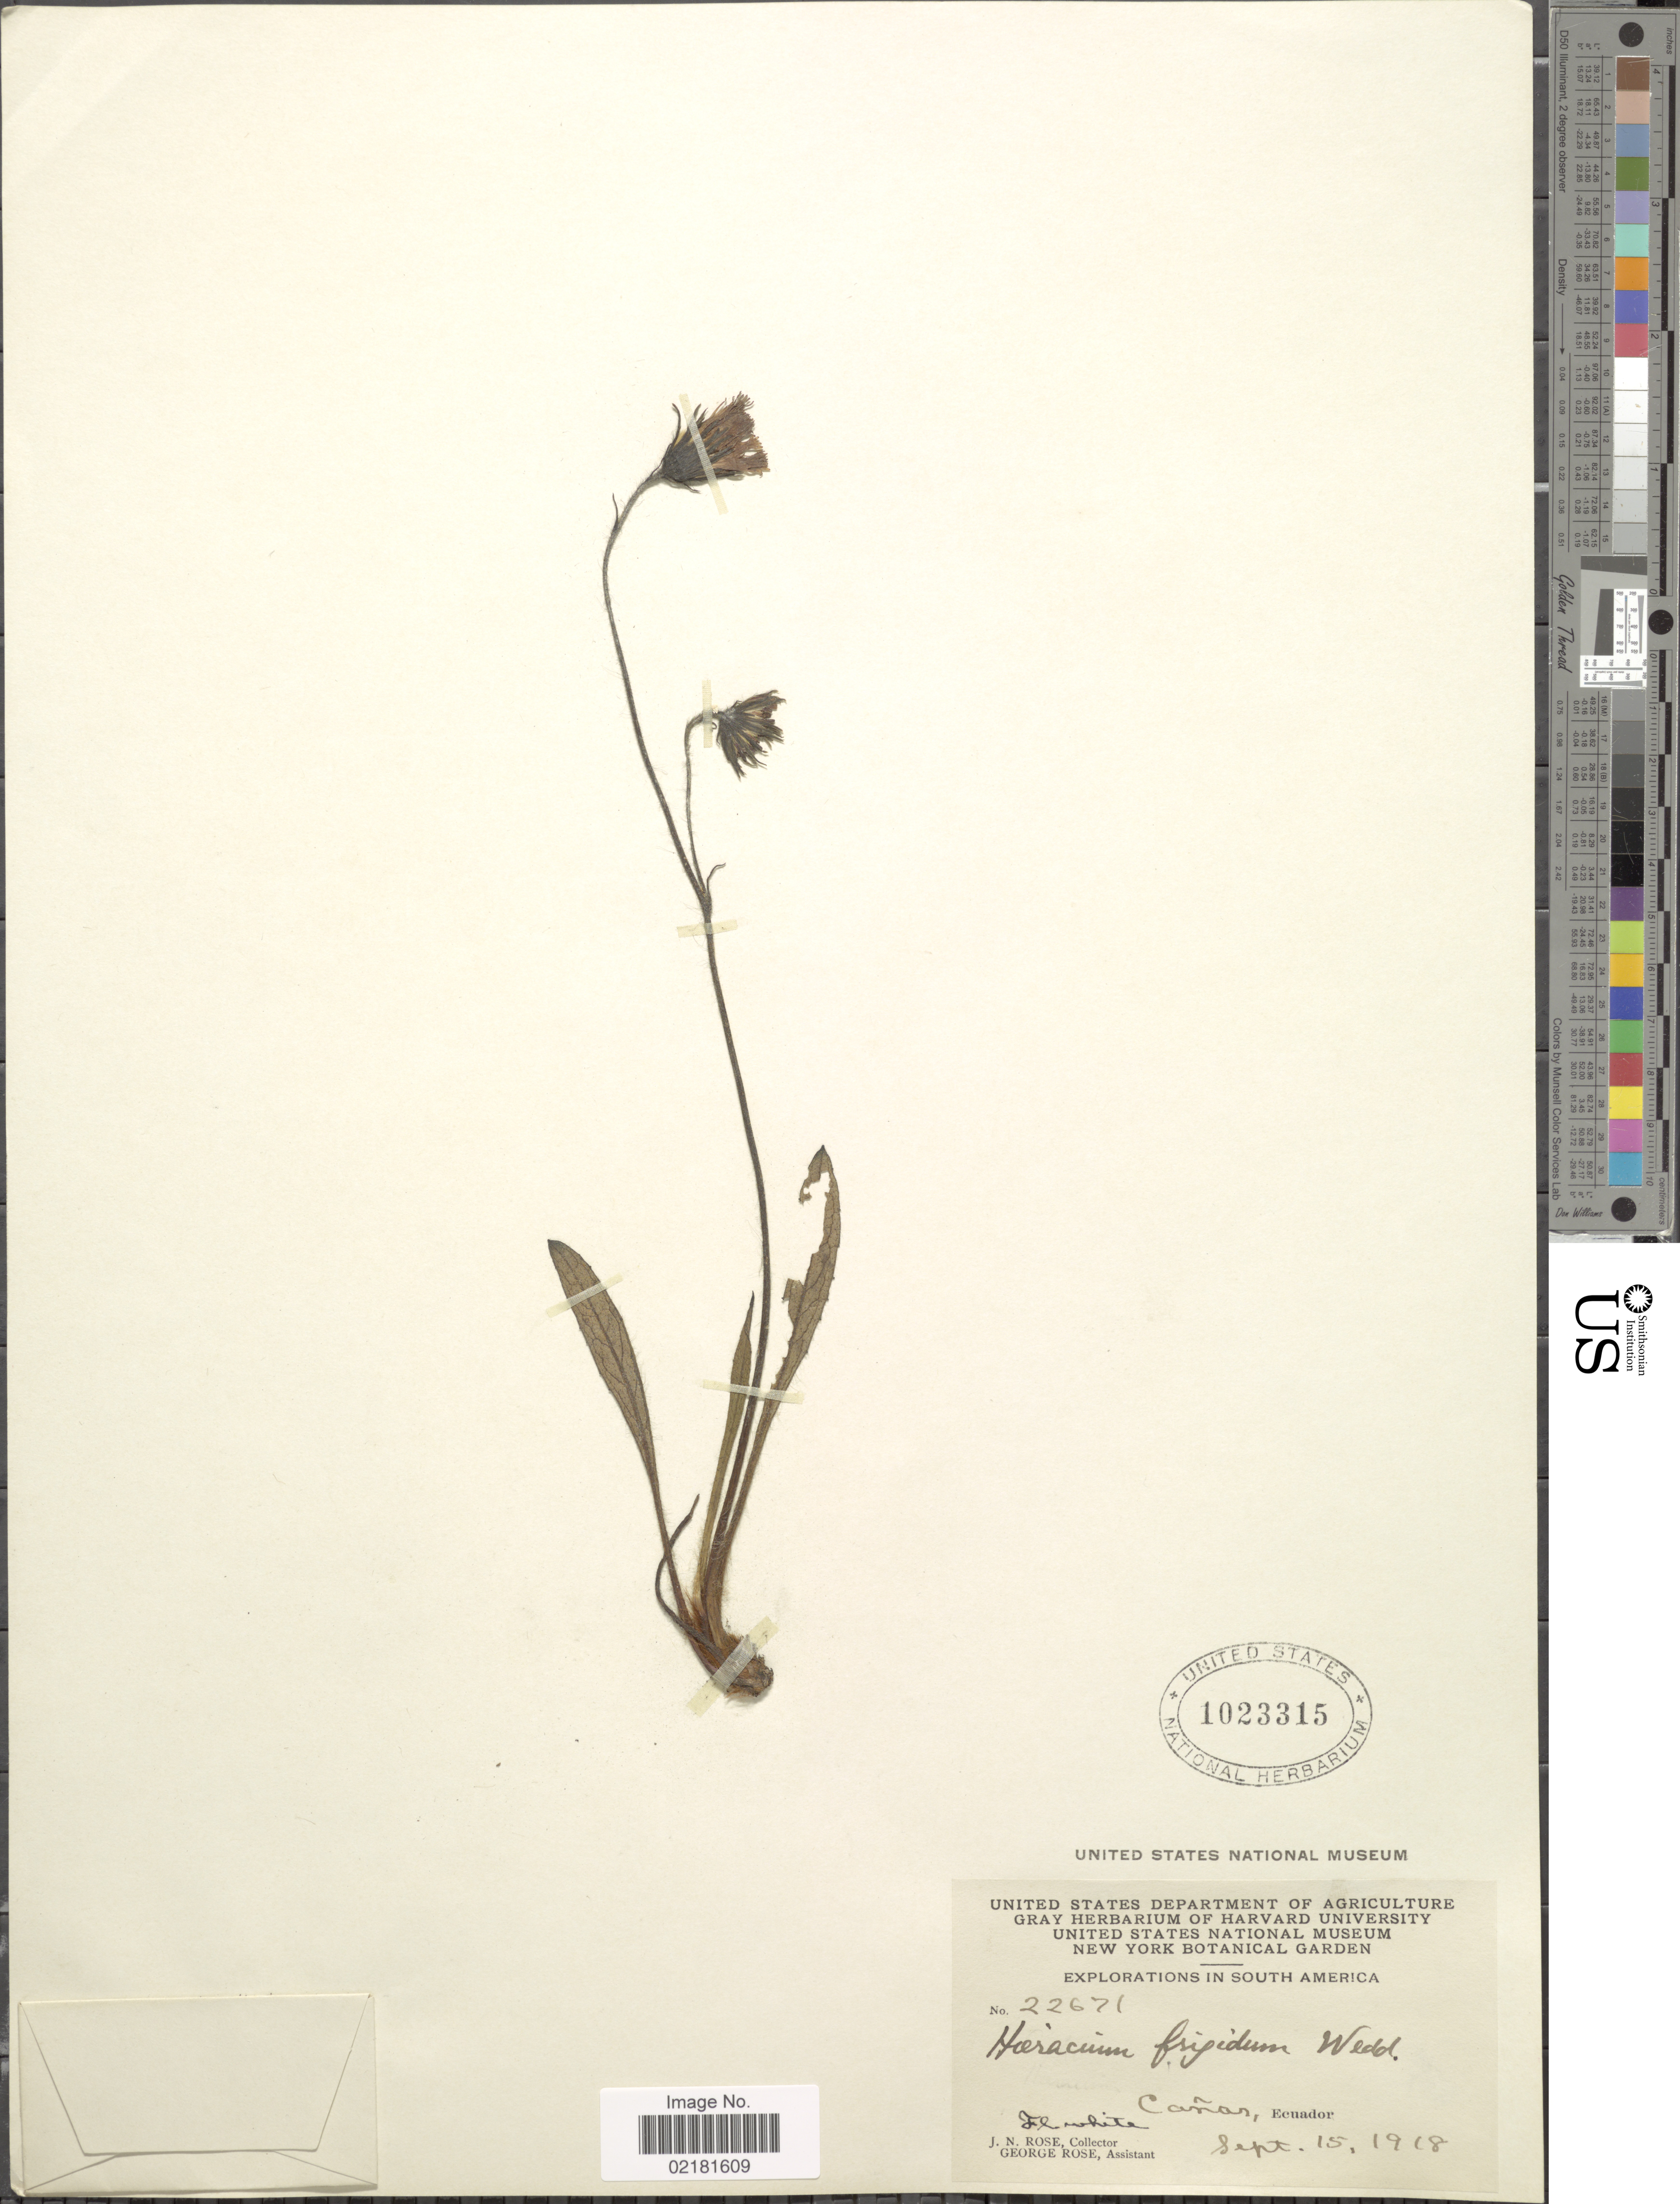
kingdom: Plantae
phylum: Tracheophyta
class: Magnoliopsida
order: Asterales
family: Asteraceae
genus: Hieracium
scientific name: Hieracium jubatum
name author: Fr.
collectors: J. N. Rose & G. Rose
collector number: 22671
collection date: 1918-09-15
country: Ecuador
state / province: Cañar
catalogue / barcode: US 1023315